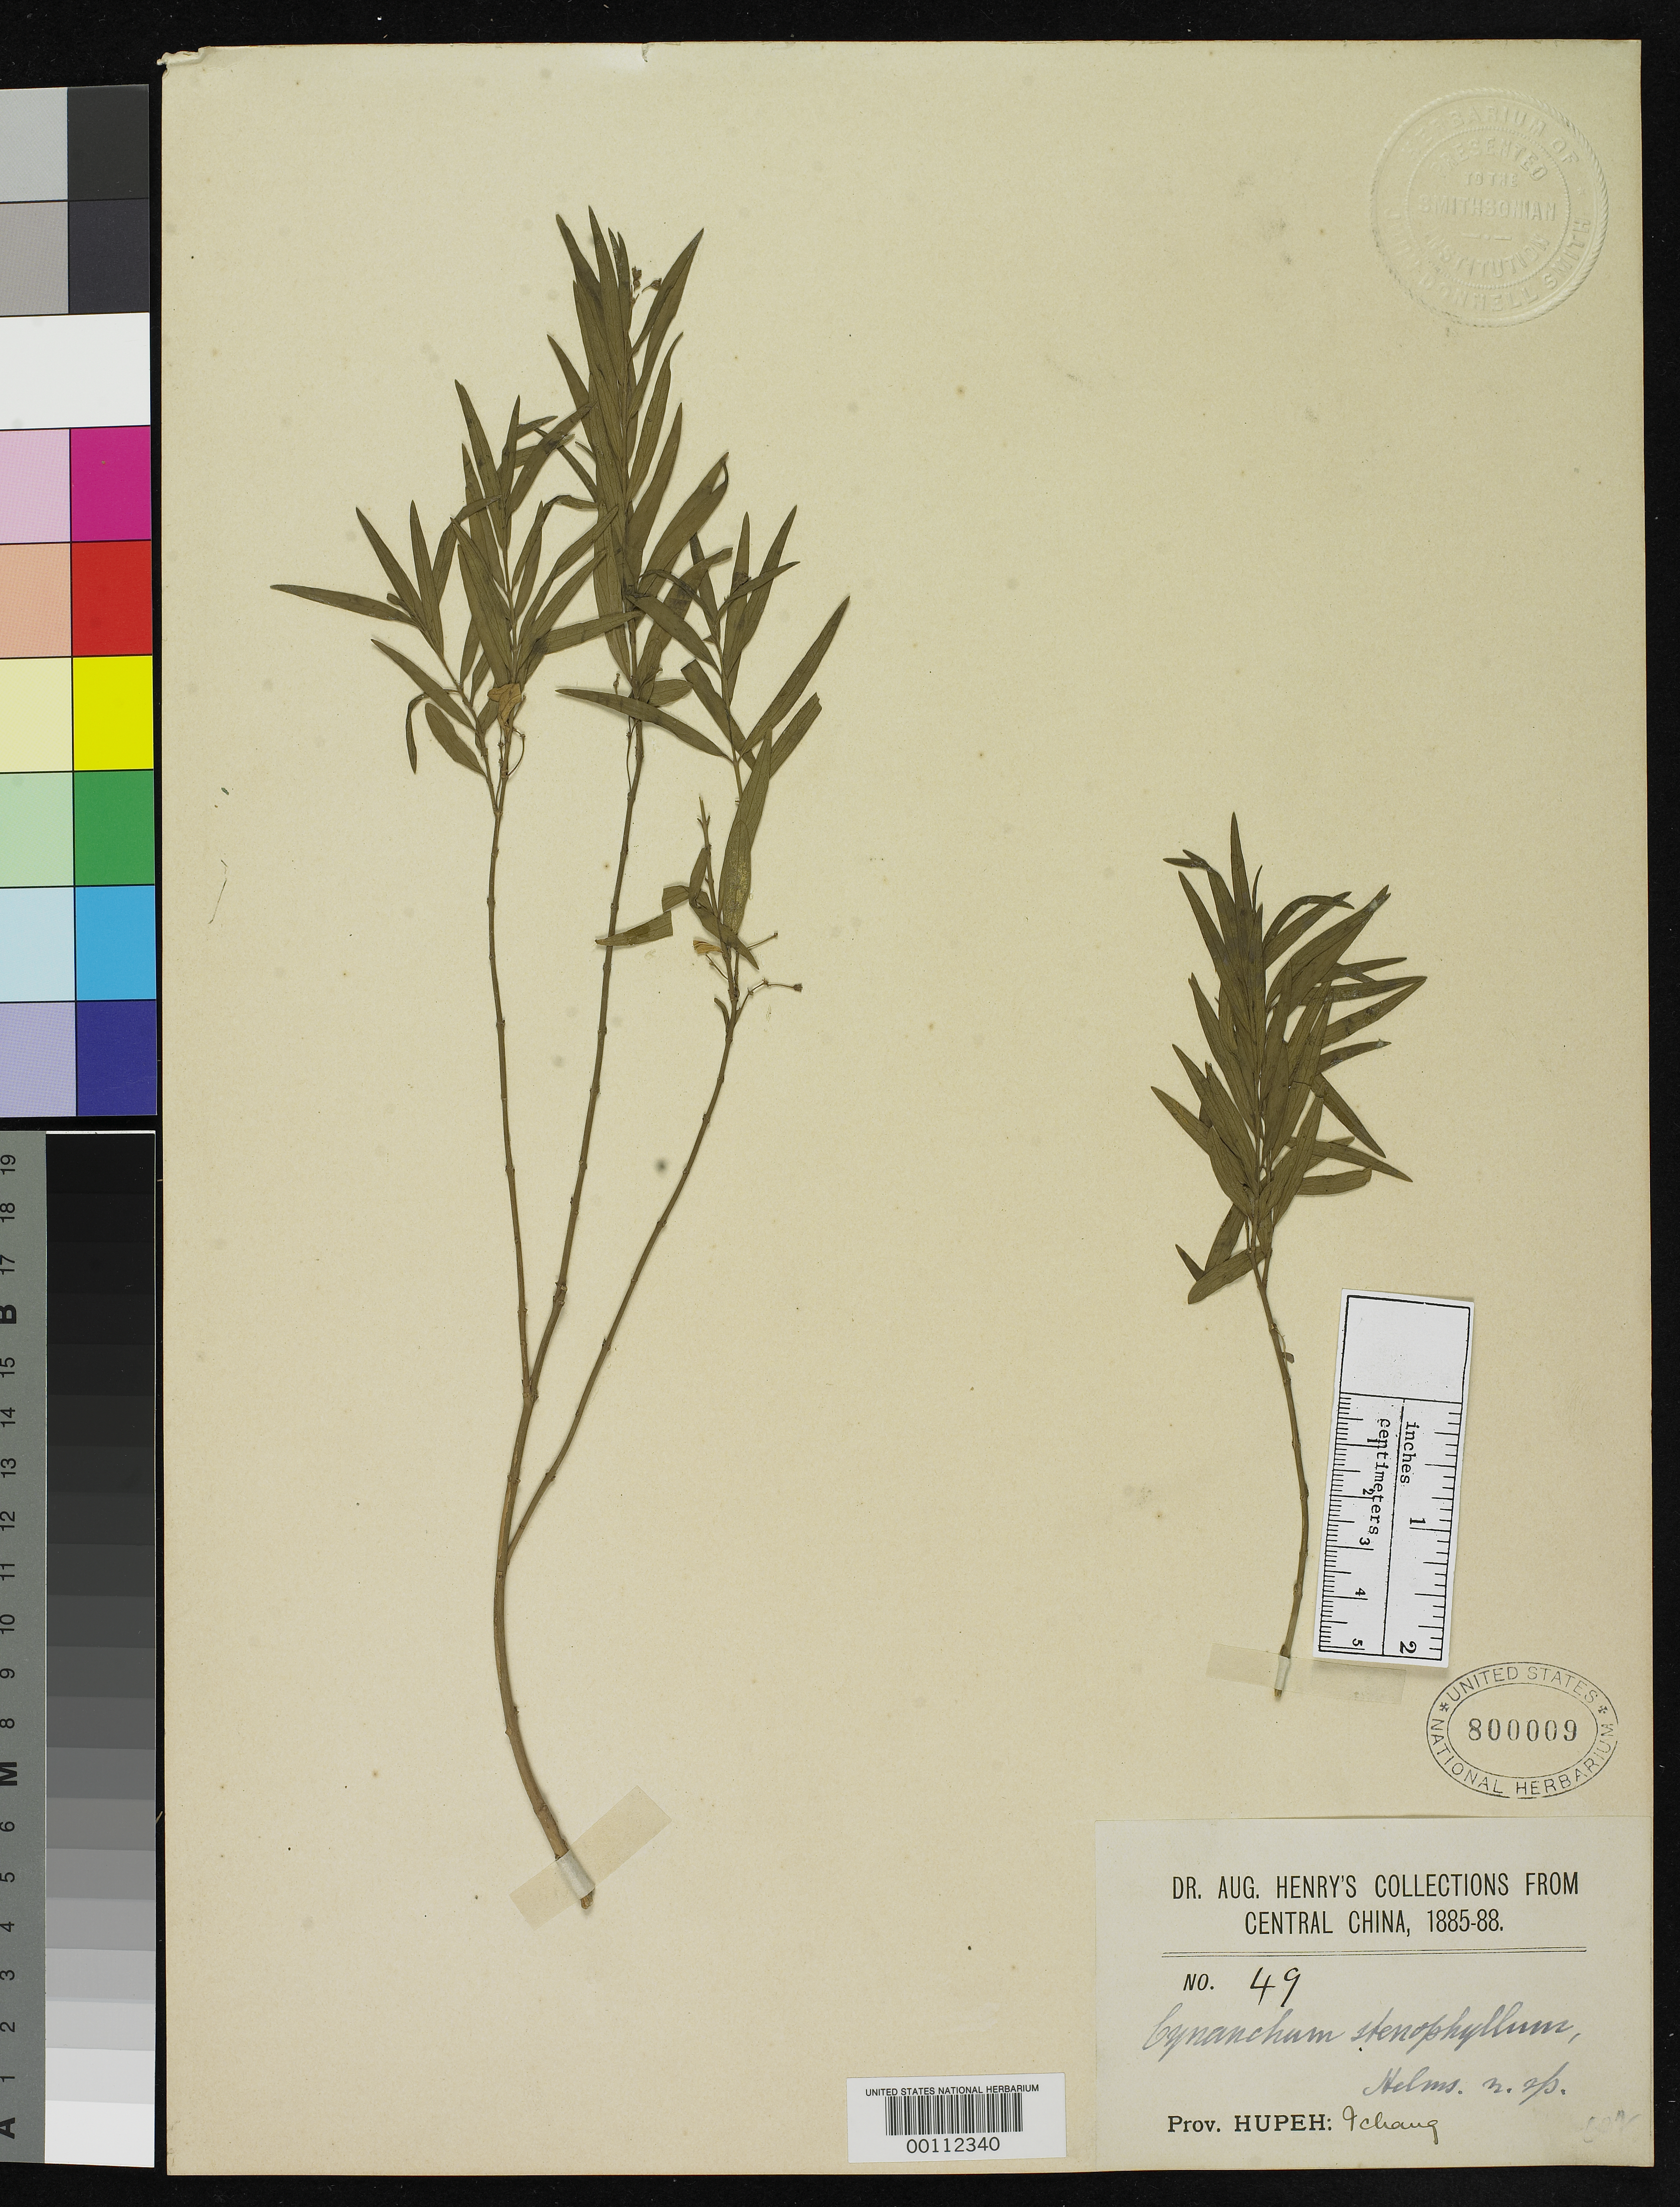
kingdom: Plantae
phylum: Tracheophyta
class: Magnoliopsida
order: Gentianales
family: Apocynaceae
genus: Cynanchum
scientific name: Cynanchum stenophyllum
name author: Hemsl.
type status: Isosyntype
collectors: A. Henry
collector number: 49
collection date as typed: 1885 to -- --- 1888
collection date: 1885/1888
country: China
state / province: Hubei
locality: Ichang.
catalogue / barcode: US 800009